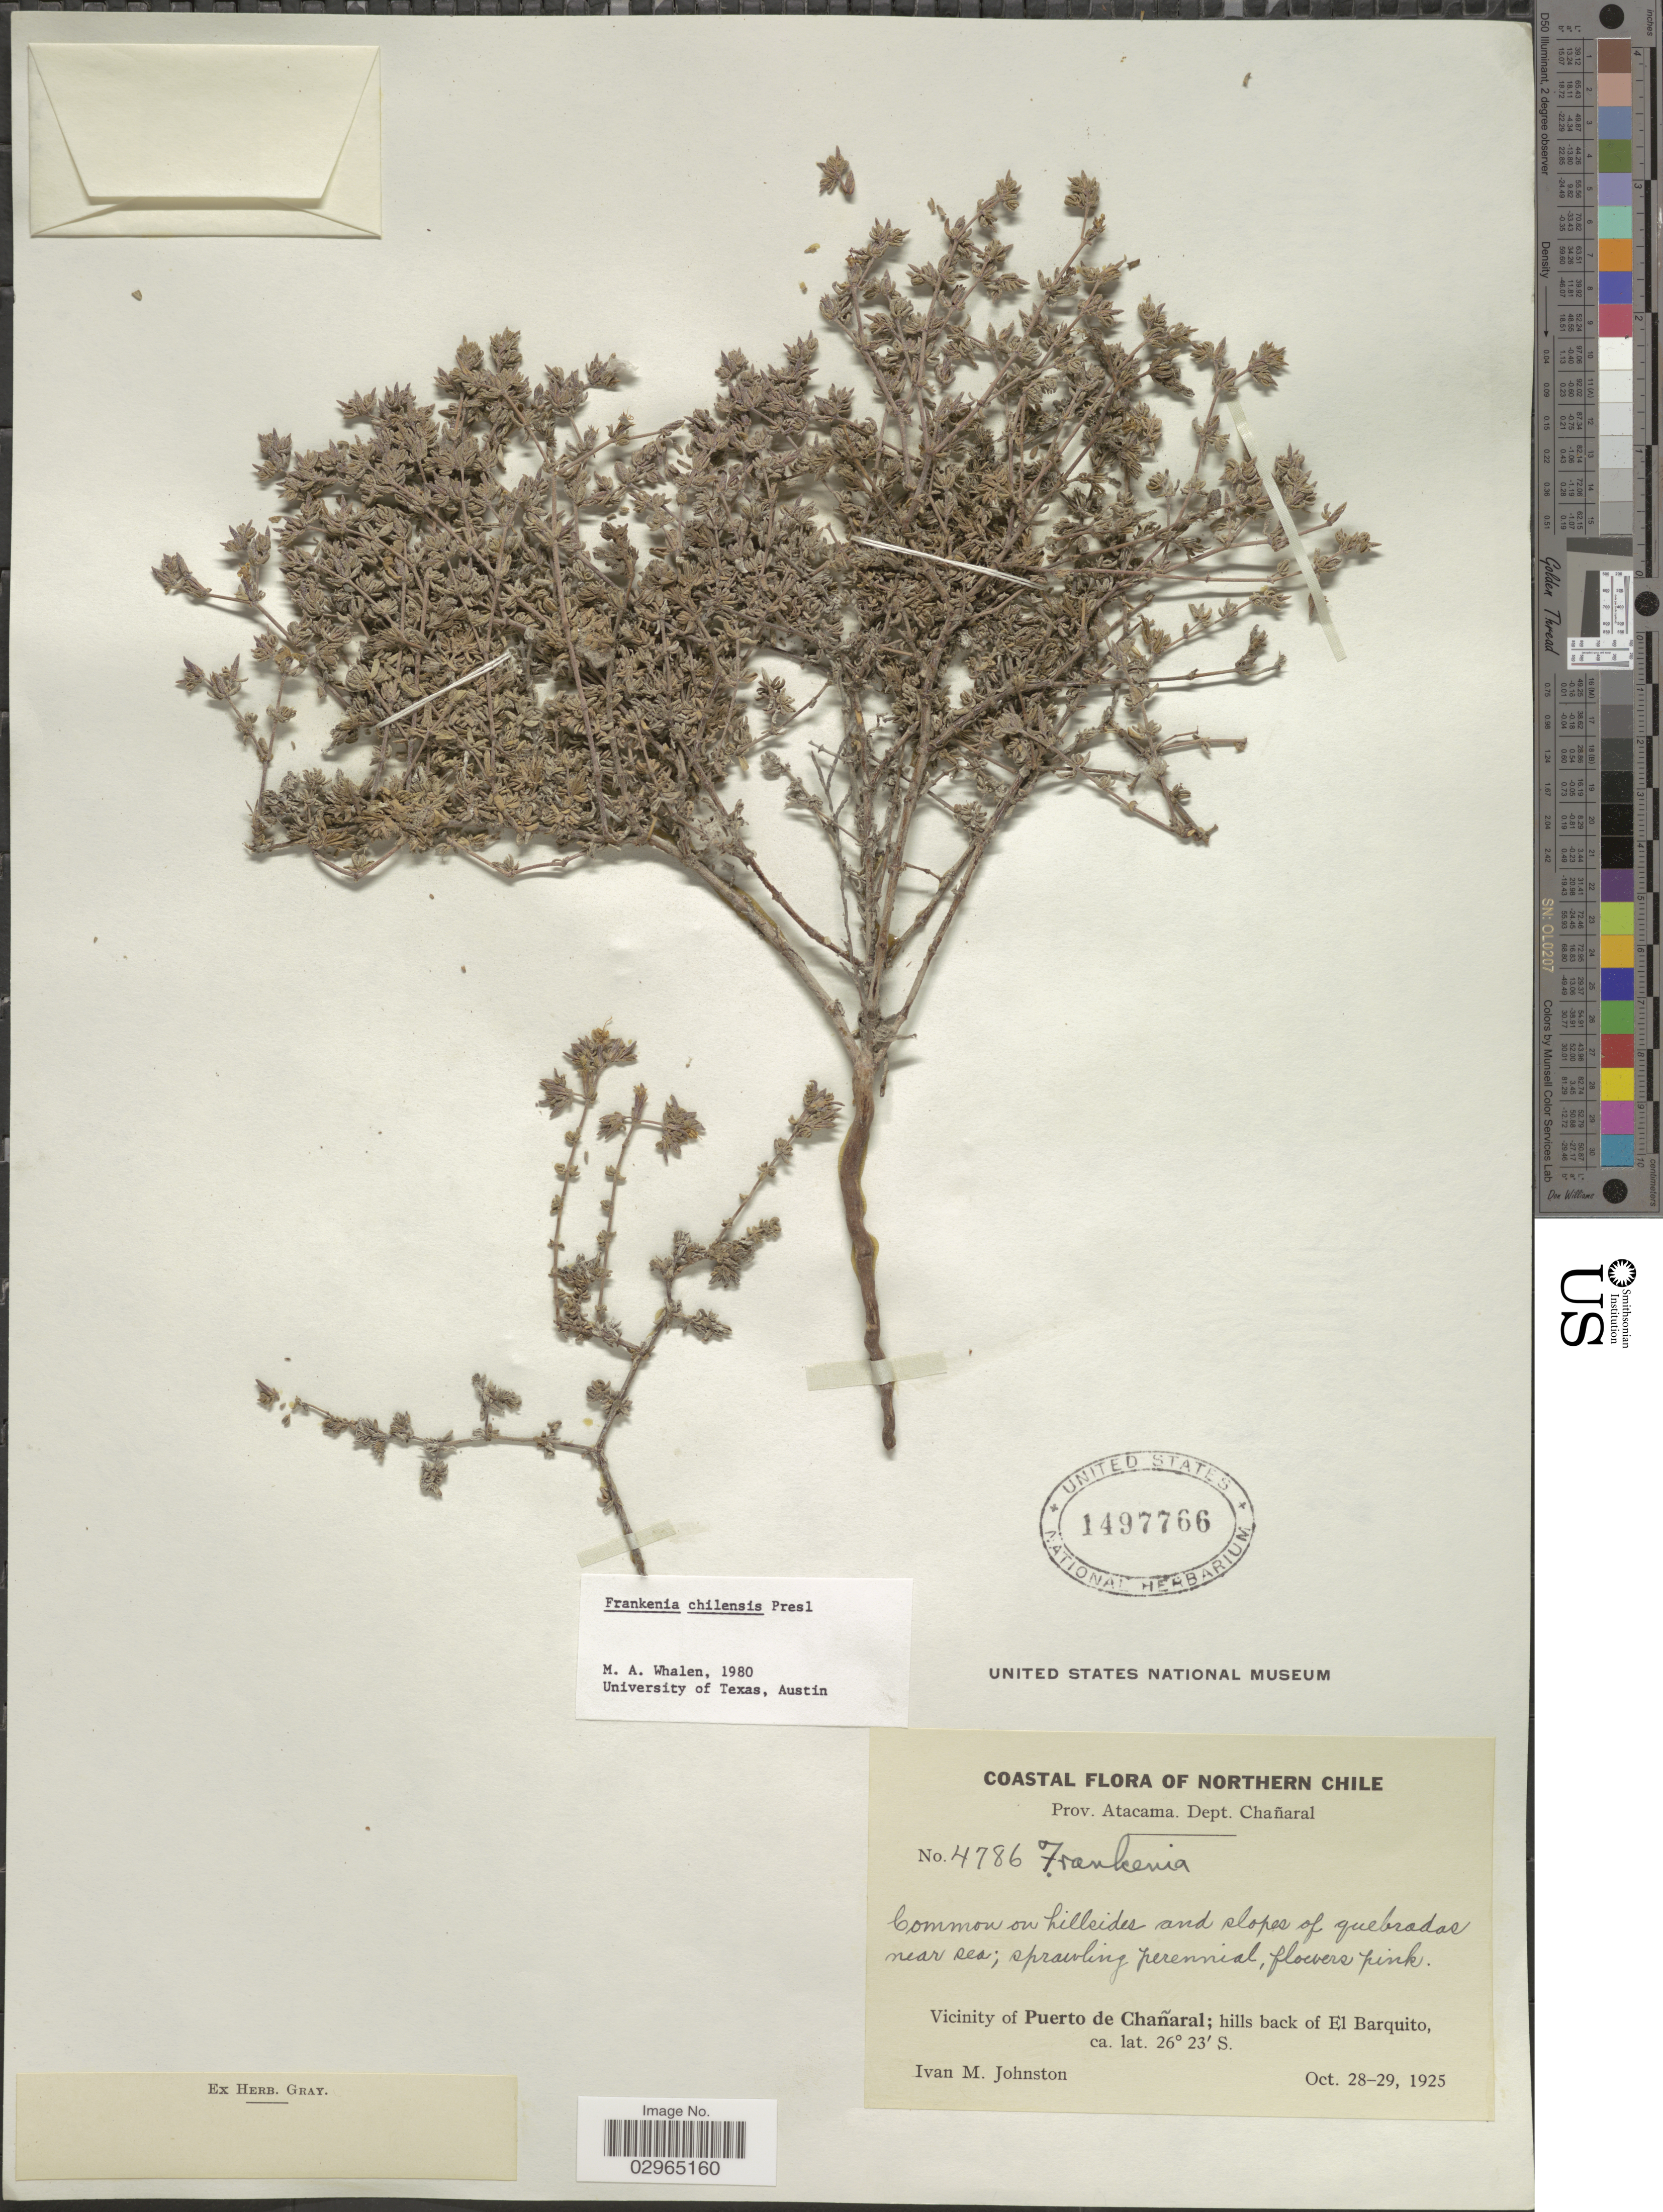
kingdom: Plantae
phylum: Tracheophyta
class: Magnoliopsida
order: Caryophyllales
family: Frankeniaceae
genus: Frankenia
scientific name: Frankenia chilensis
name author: C. Presl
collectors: I.M. Johnston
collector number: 4786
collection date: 1925-10-28/1925-10-29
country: Chile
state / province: Atacama (III)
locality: Coastal. Northern Chile. Vicinity of Puerto de Chañaral; hills back of El Barquito.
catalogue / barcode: US 1497766